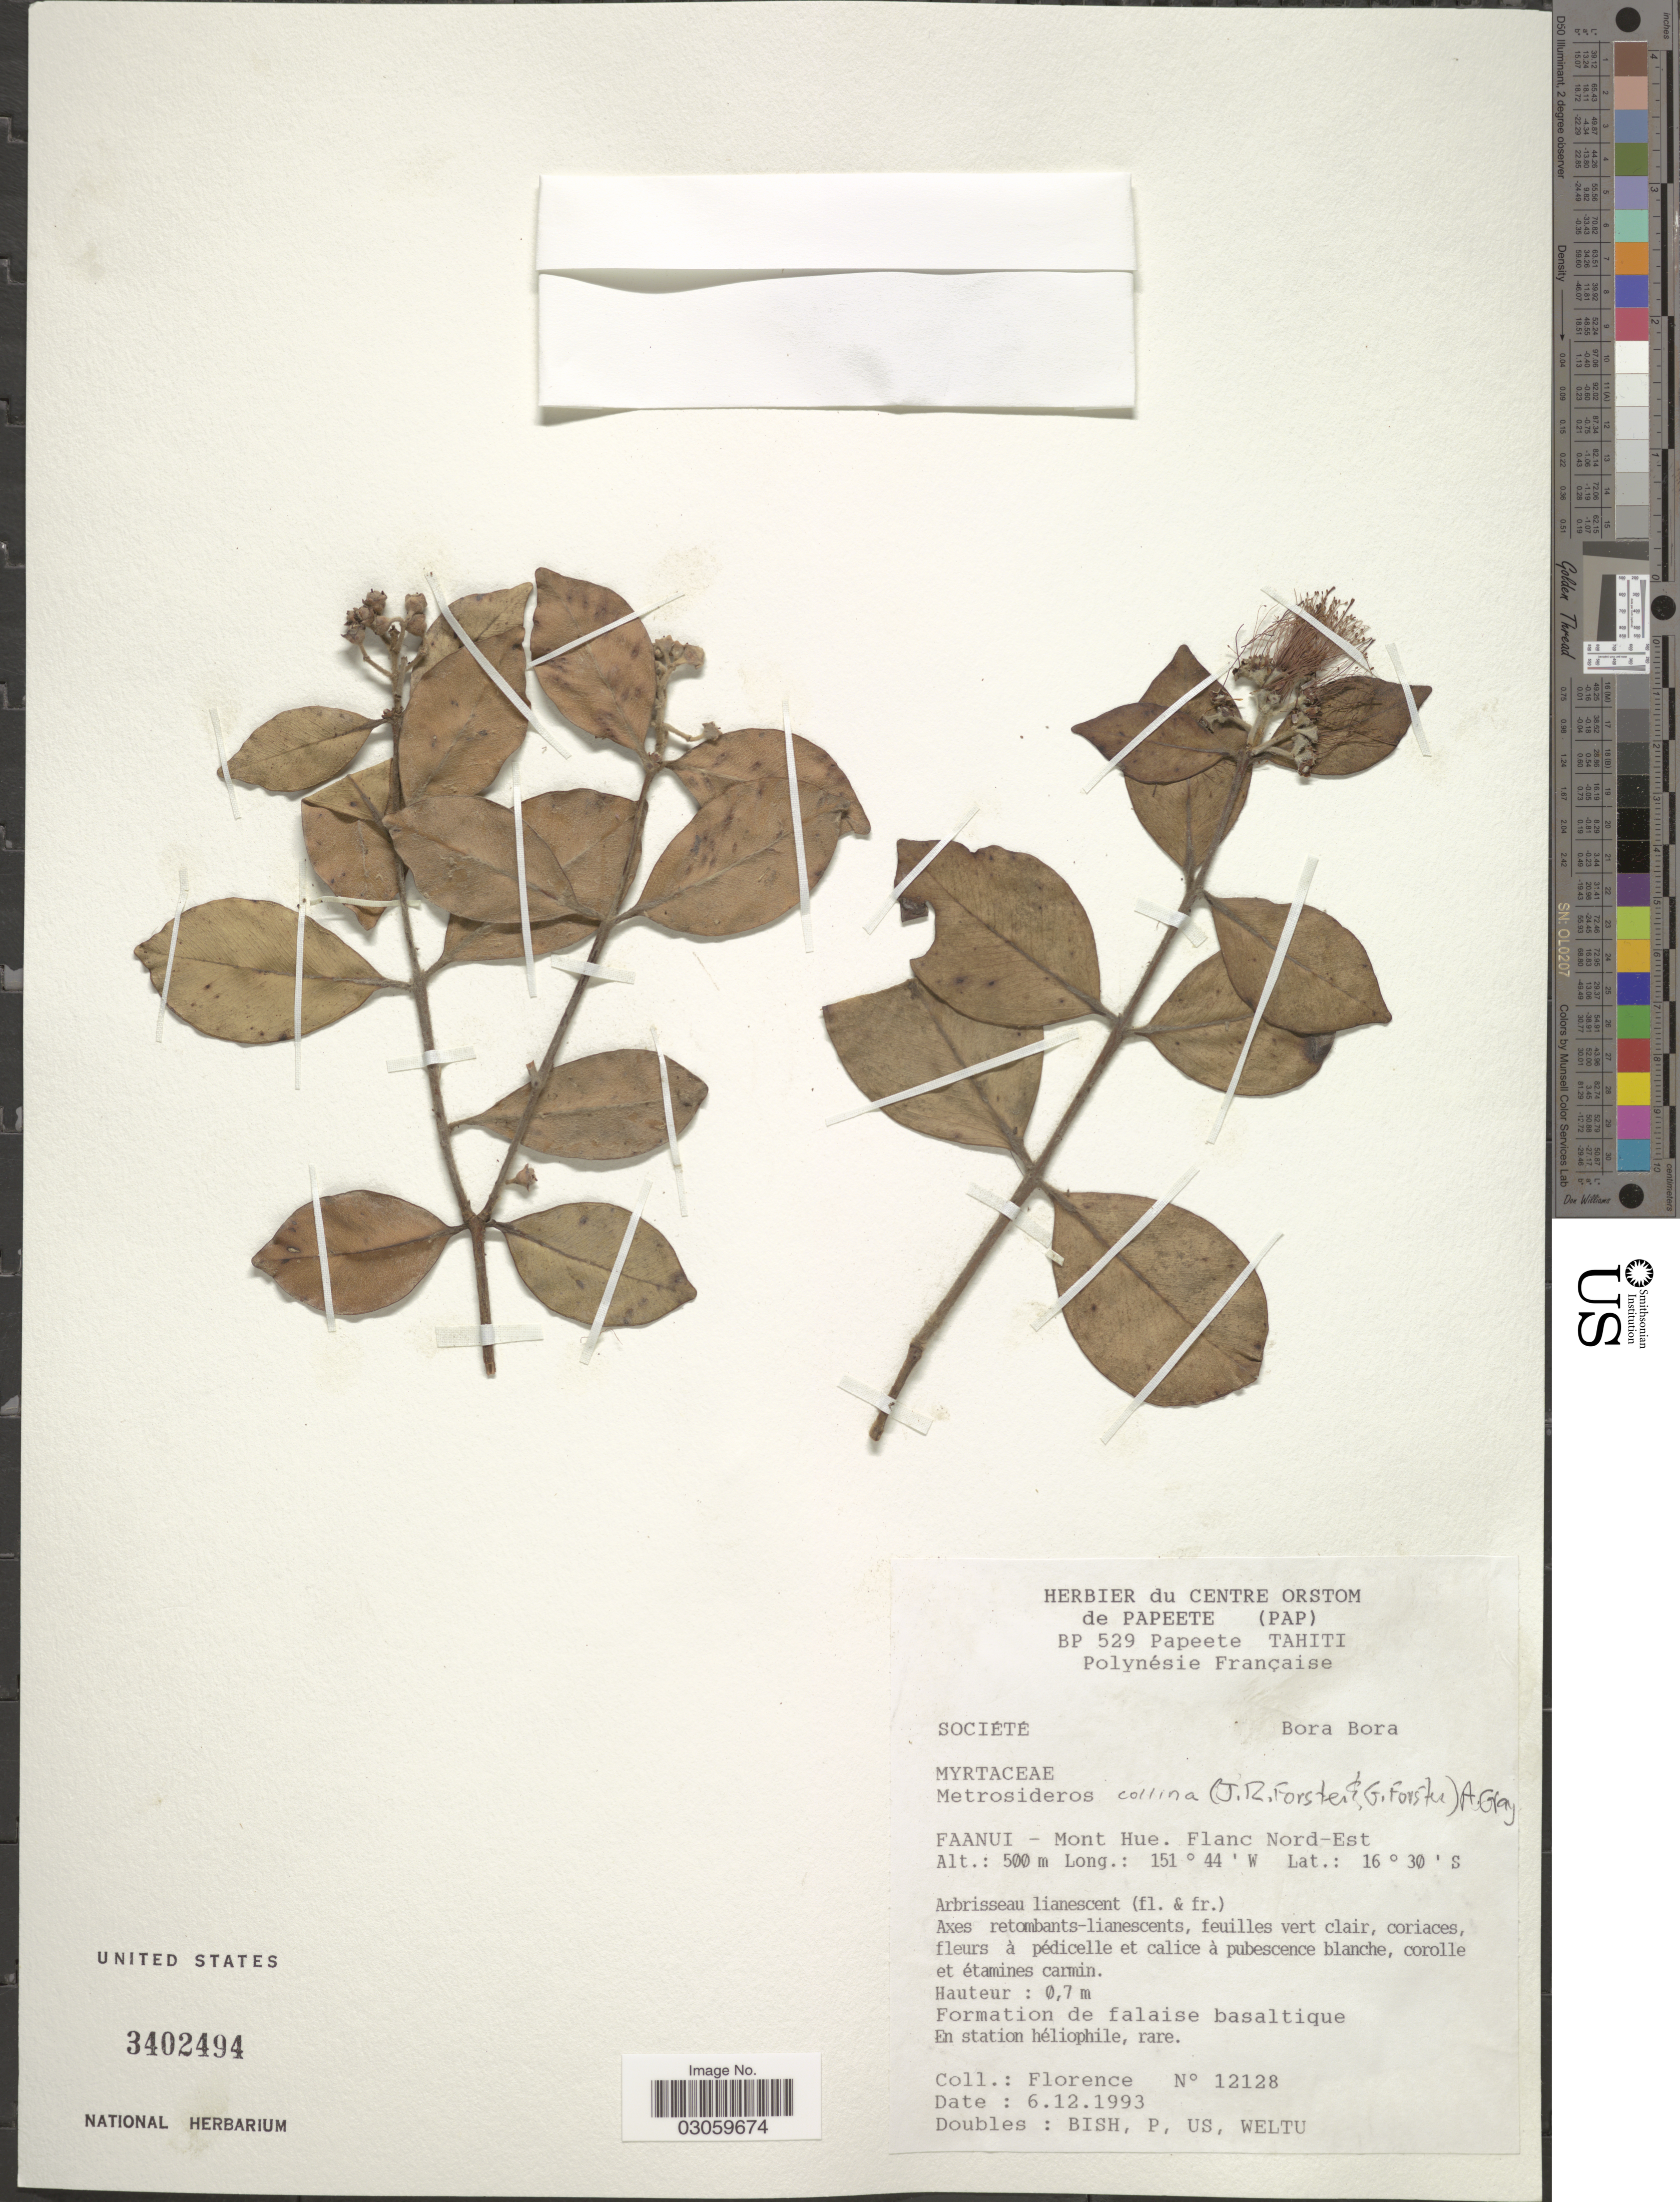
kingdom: Plantae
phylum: Tracheophyta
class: Magnoliopsida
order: Myrtales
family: Myrtaceae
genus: Metrosideros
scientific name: Metrosideros collina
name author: (J.R. Forst. & G. Forst.) A. Gray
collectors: -. Florence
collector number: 12128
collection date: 1993-12-06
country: French Polynesia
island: Bora Bora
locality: Societe. Bora Bora. Faanui - Mont Hue. Flanc Nord-Est.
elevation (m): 500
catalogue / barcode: US 3402494